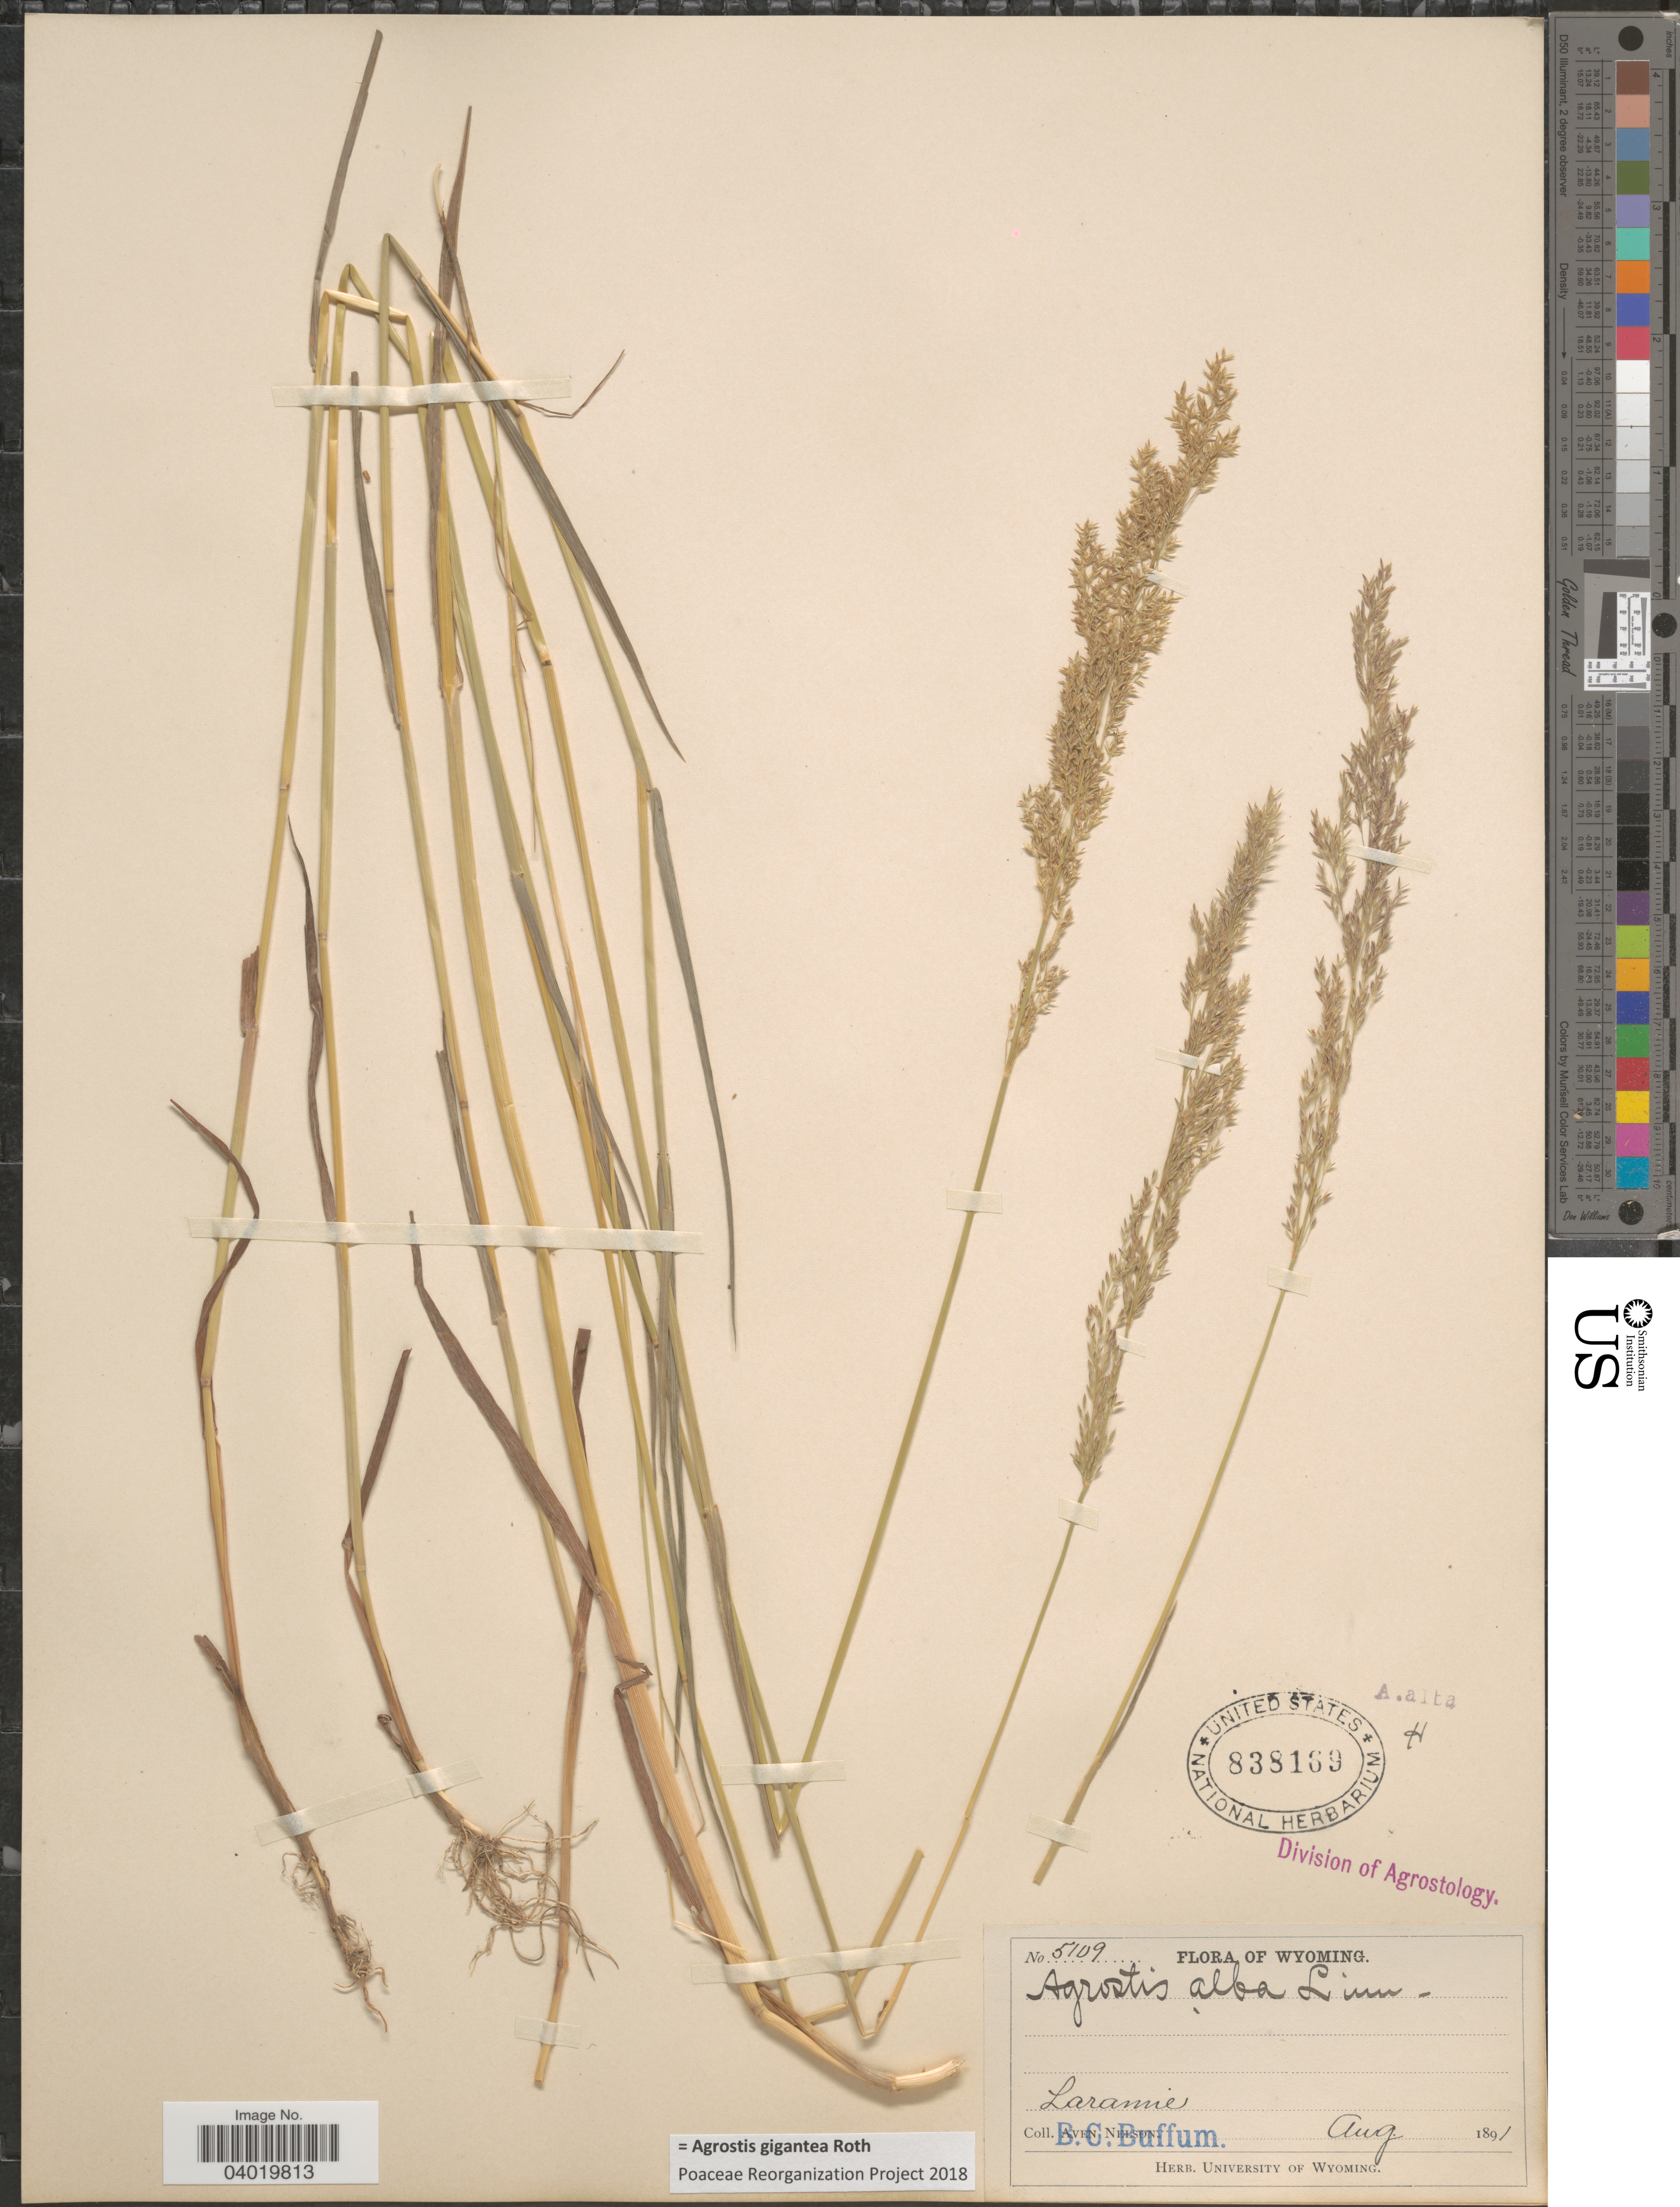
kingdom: Plantae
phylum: Tracheophyta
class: Liliopsida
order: Poales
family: Poaceae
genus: Agrostis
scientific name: Agrostis gigantea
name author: Roth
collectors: B. Buffum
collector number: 5109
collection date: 1891-08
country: United States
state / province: Wyoming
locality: Laramie.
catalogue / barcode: US 838169